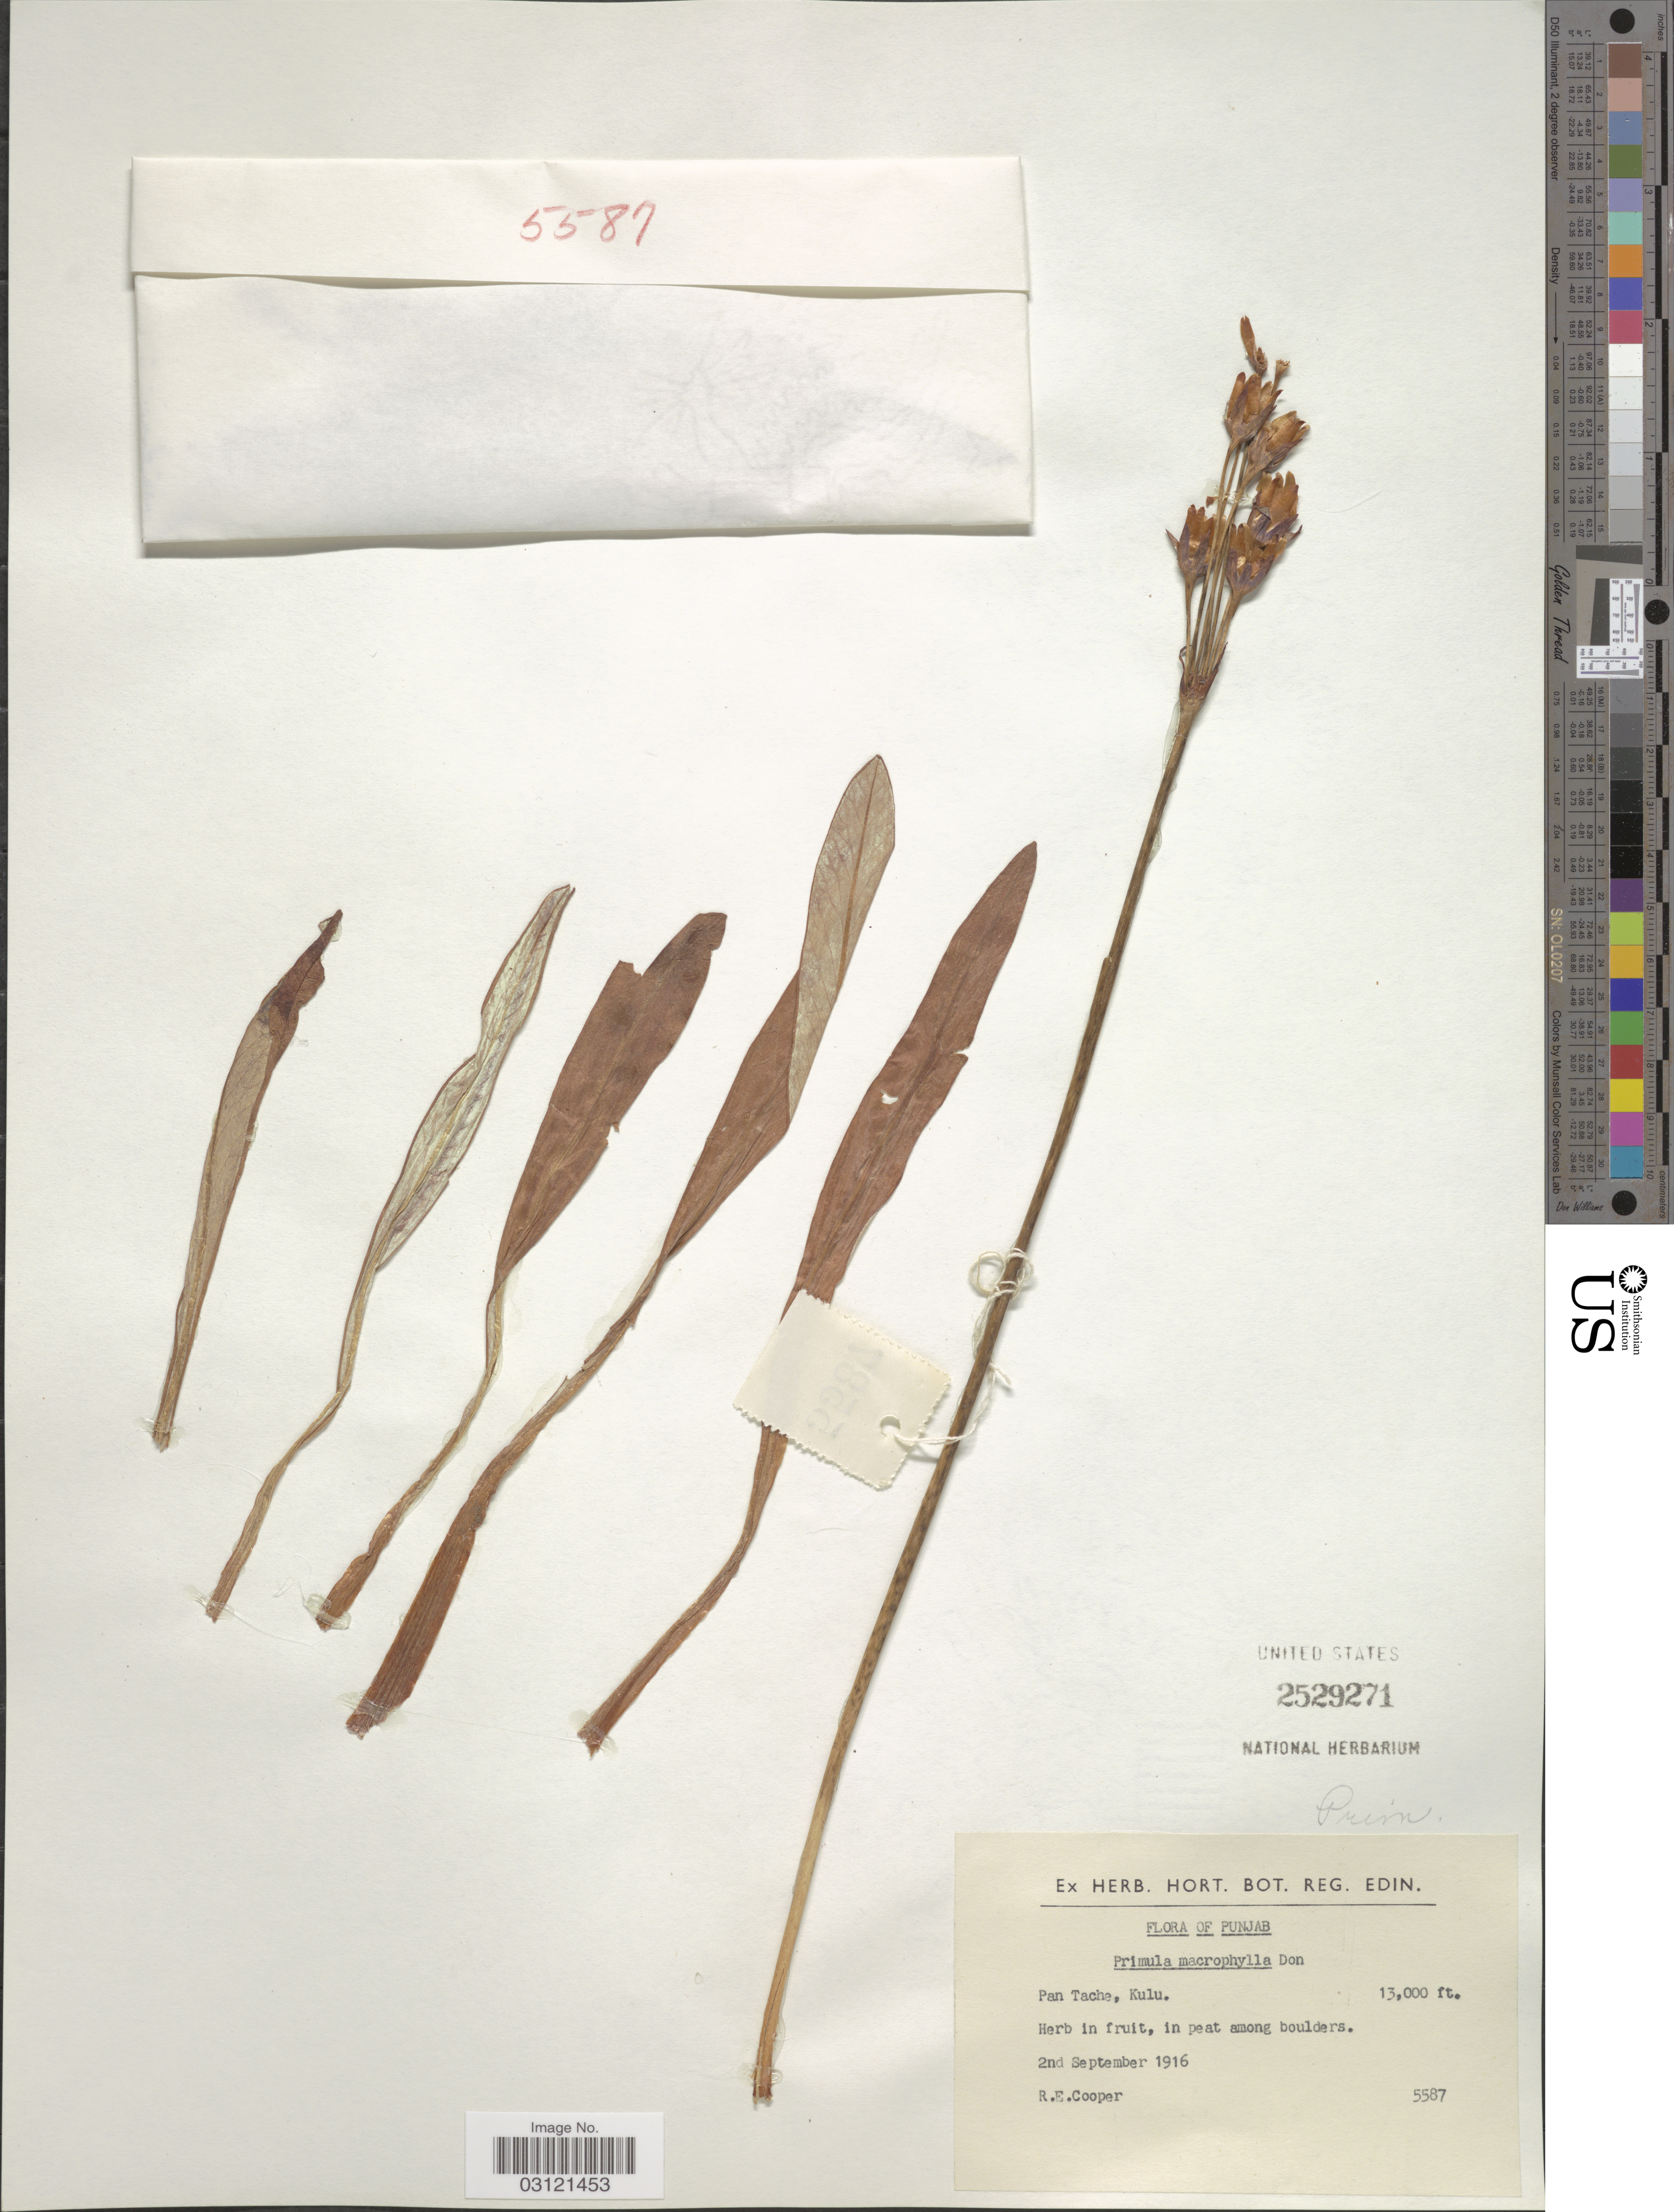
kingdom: Plantae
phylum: Tracheophyta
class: Magnoliopsida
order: Ericales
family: Primulaceae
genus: Primula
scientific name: Primula macrophylla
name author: D. Don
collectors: R. E. Cooper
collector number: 5587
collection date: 1916-09-02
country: India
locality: Pan Tache, Kulu.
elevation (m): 3962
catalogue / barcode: US 2529271